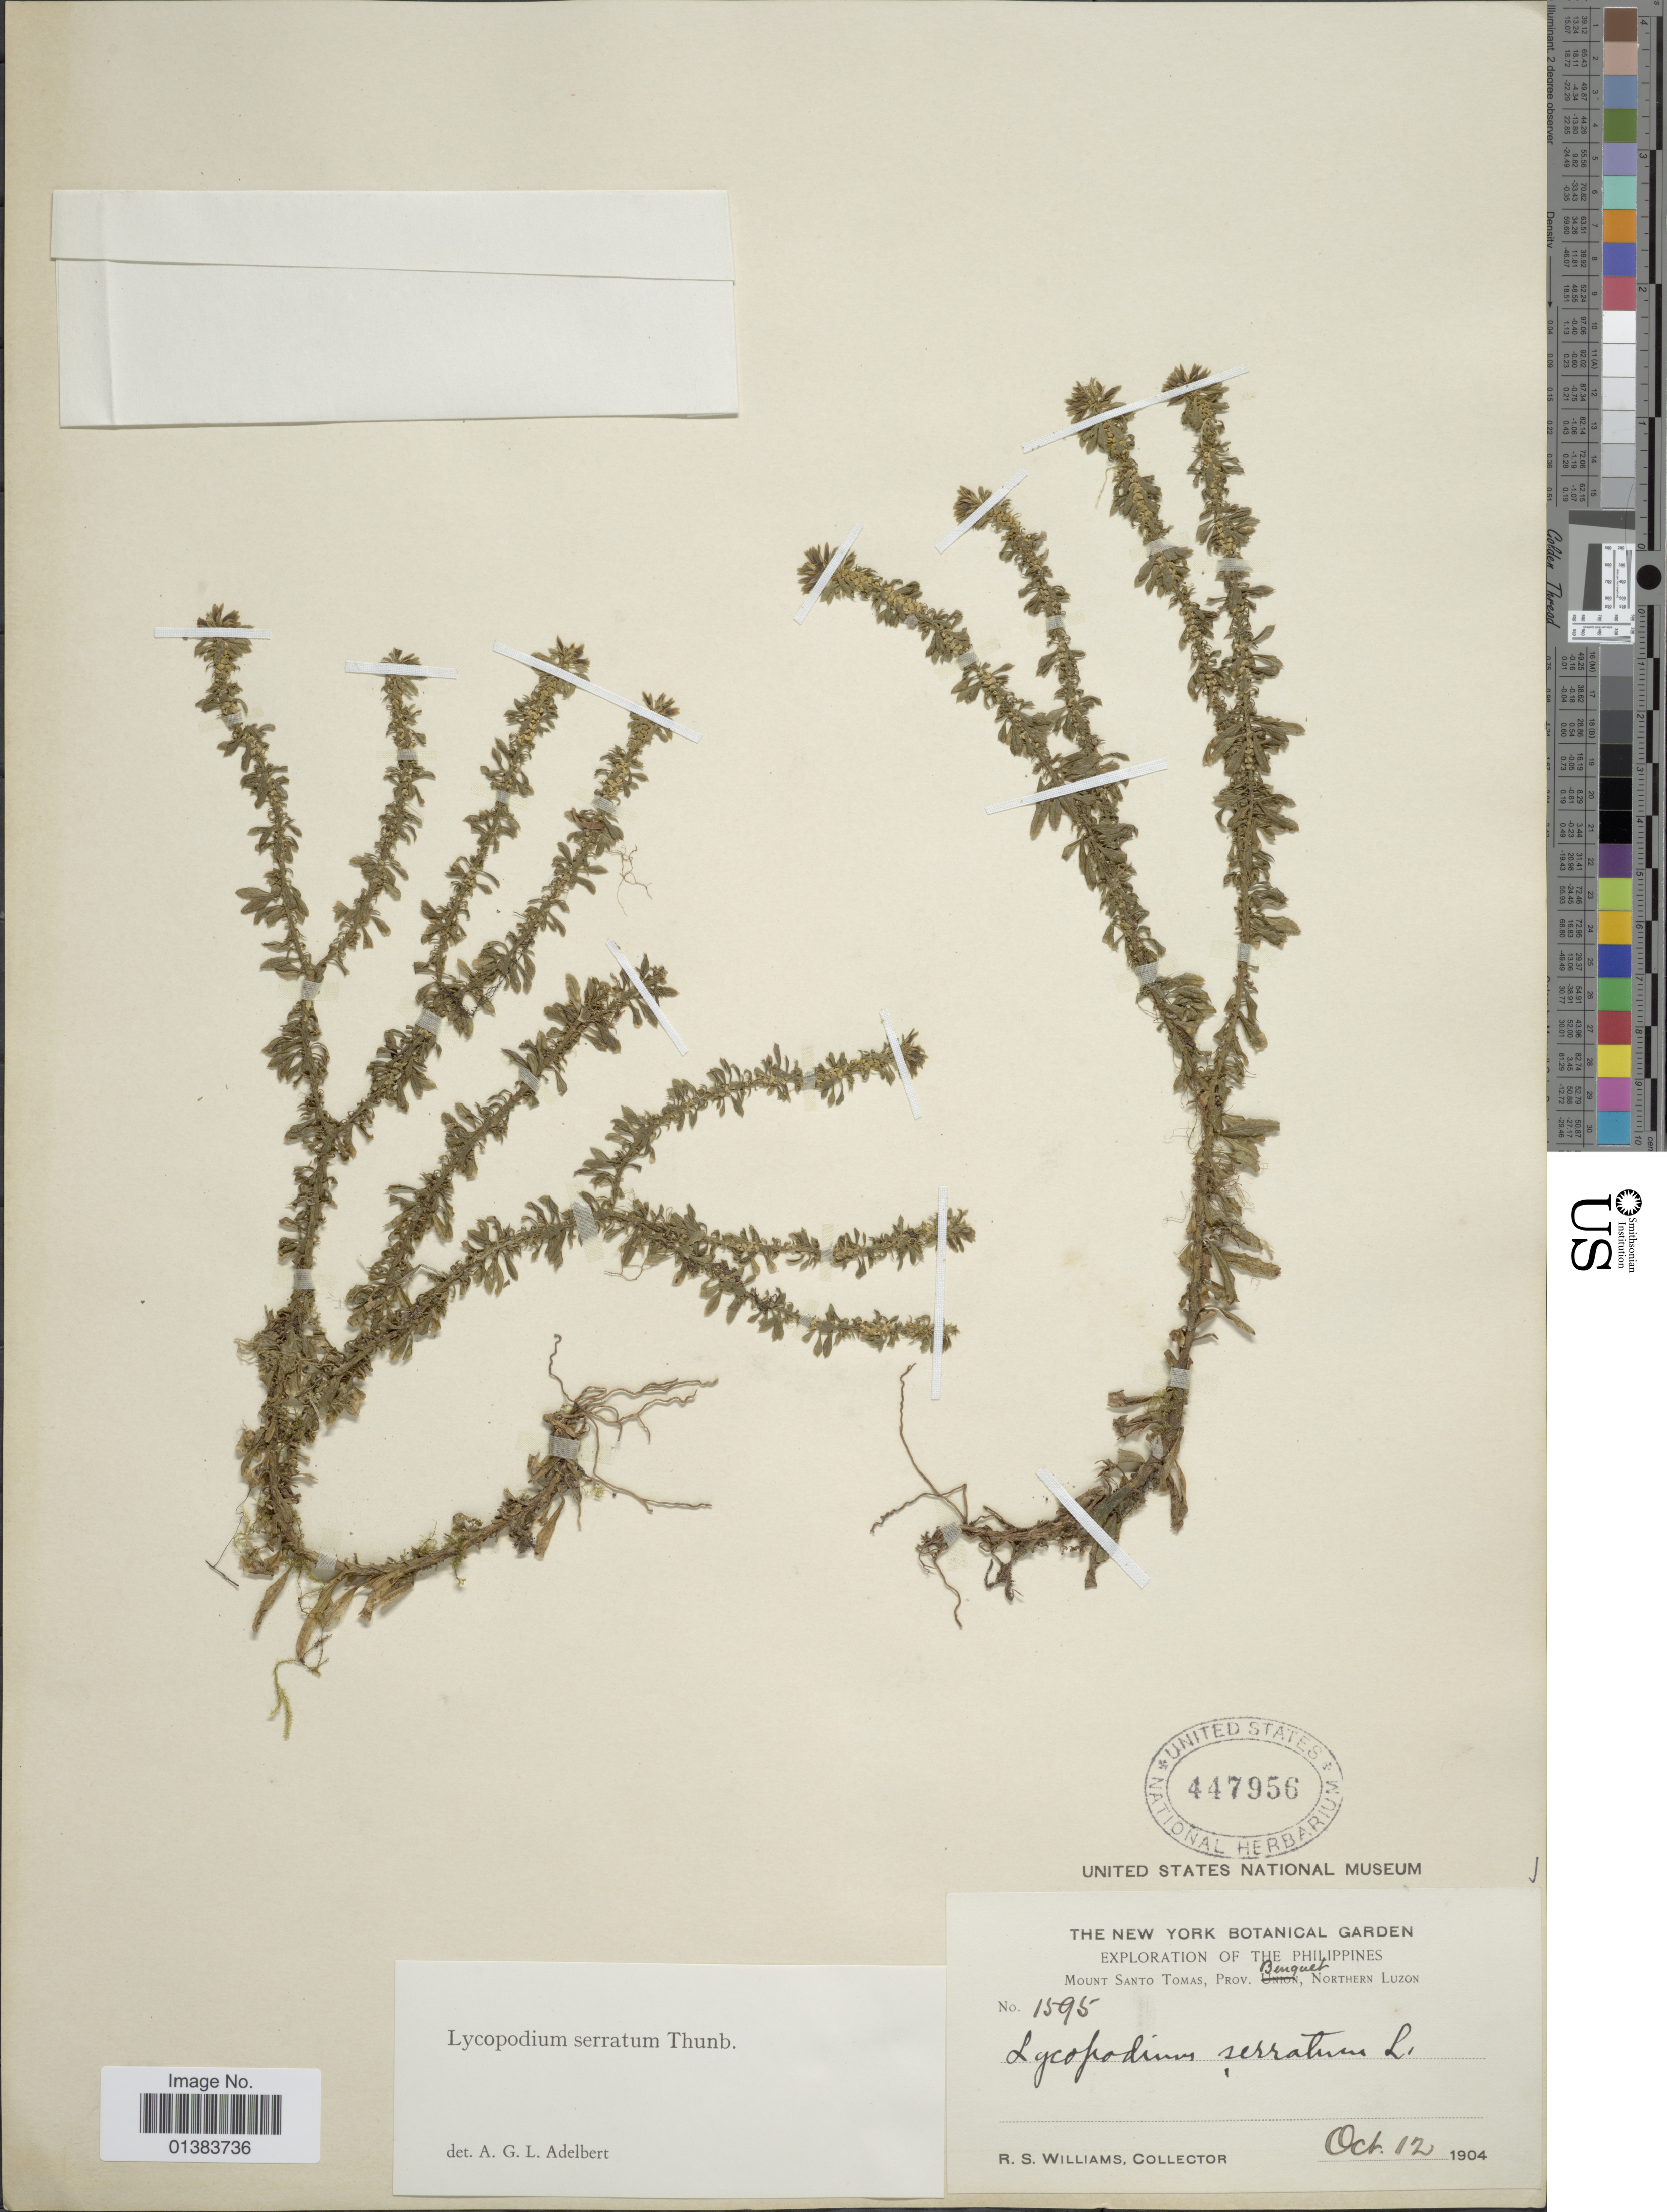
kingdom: Plantae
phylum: Tracheophyta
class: Lycopodiopsida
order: Lycopodiales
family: Lycopodiaceae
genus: Huperzia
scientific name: Huperzia serrata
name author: (Thunb.) Trevis.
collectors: R. S. Williams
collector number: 1595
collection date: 1904-10-12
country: Philippines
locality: Mount Santo Tomas, Prov. Benguet, Northern Luzon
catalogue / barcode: US 447956